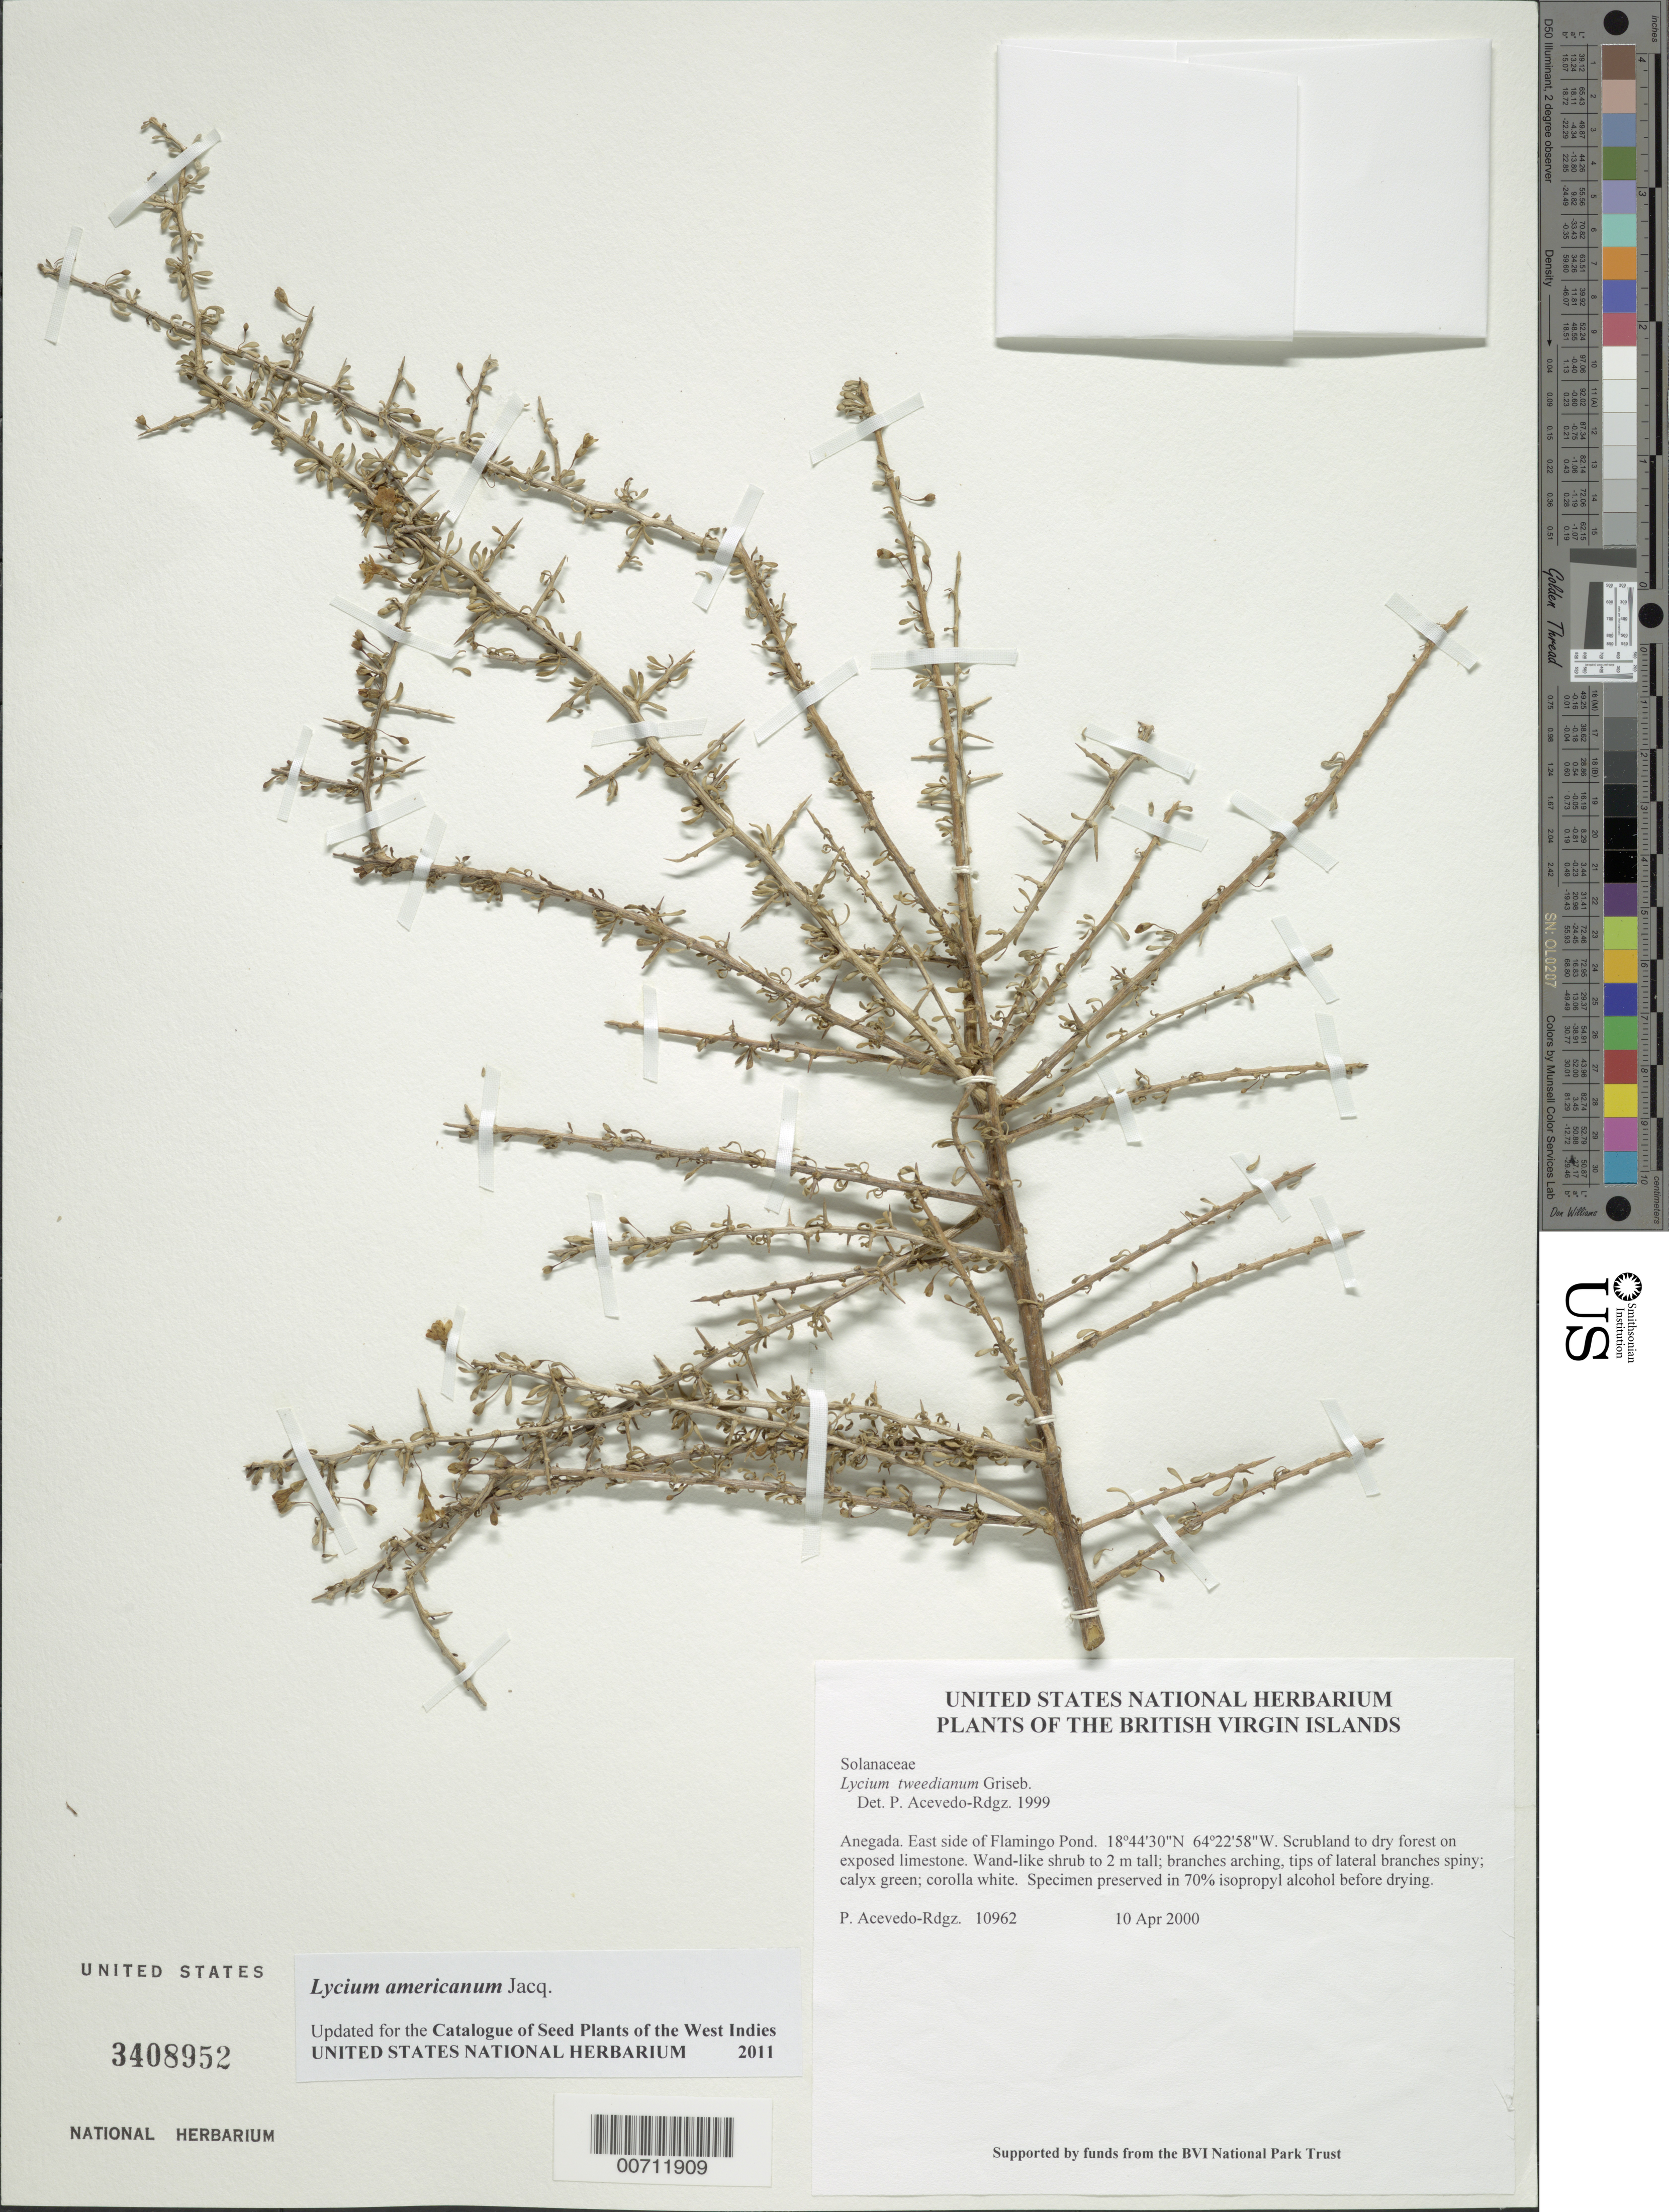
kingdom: Plantae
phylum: Tracheophyta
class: Magnoliopsida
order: Solanales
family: Solanaceae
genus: Lycium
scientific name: Lycium americanum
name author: Jacq.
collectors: P. Acevedo-Rodr.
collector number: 10962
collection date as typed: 10 Apr 2000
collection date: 2000-04-10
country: British Virgin Islands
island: Anegada I.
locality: East side of Flamingo Pond.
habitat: Scrubland to dry forest on exposed limestone.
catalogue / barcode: US 3408952